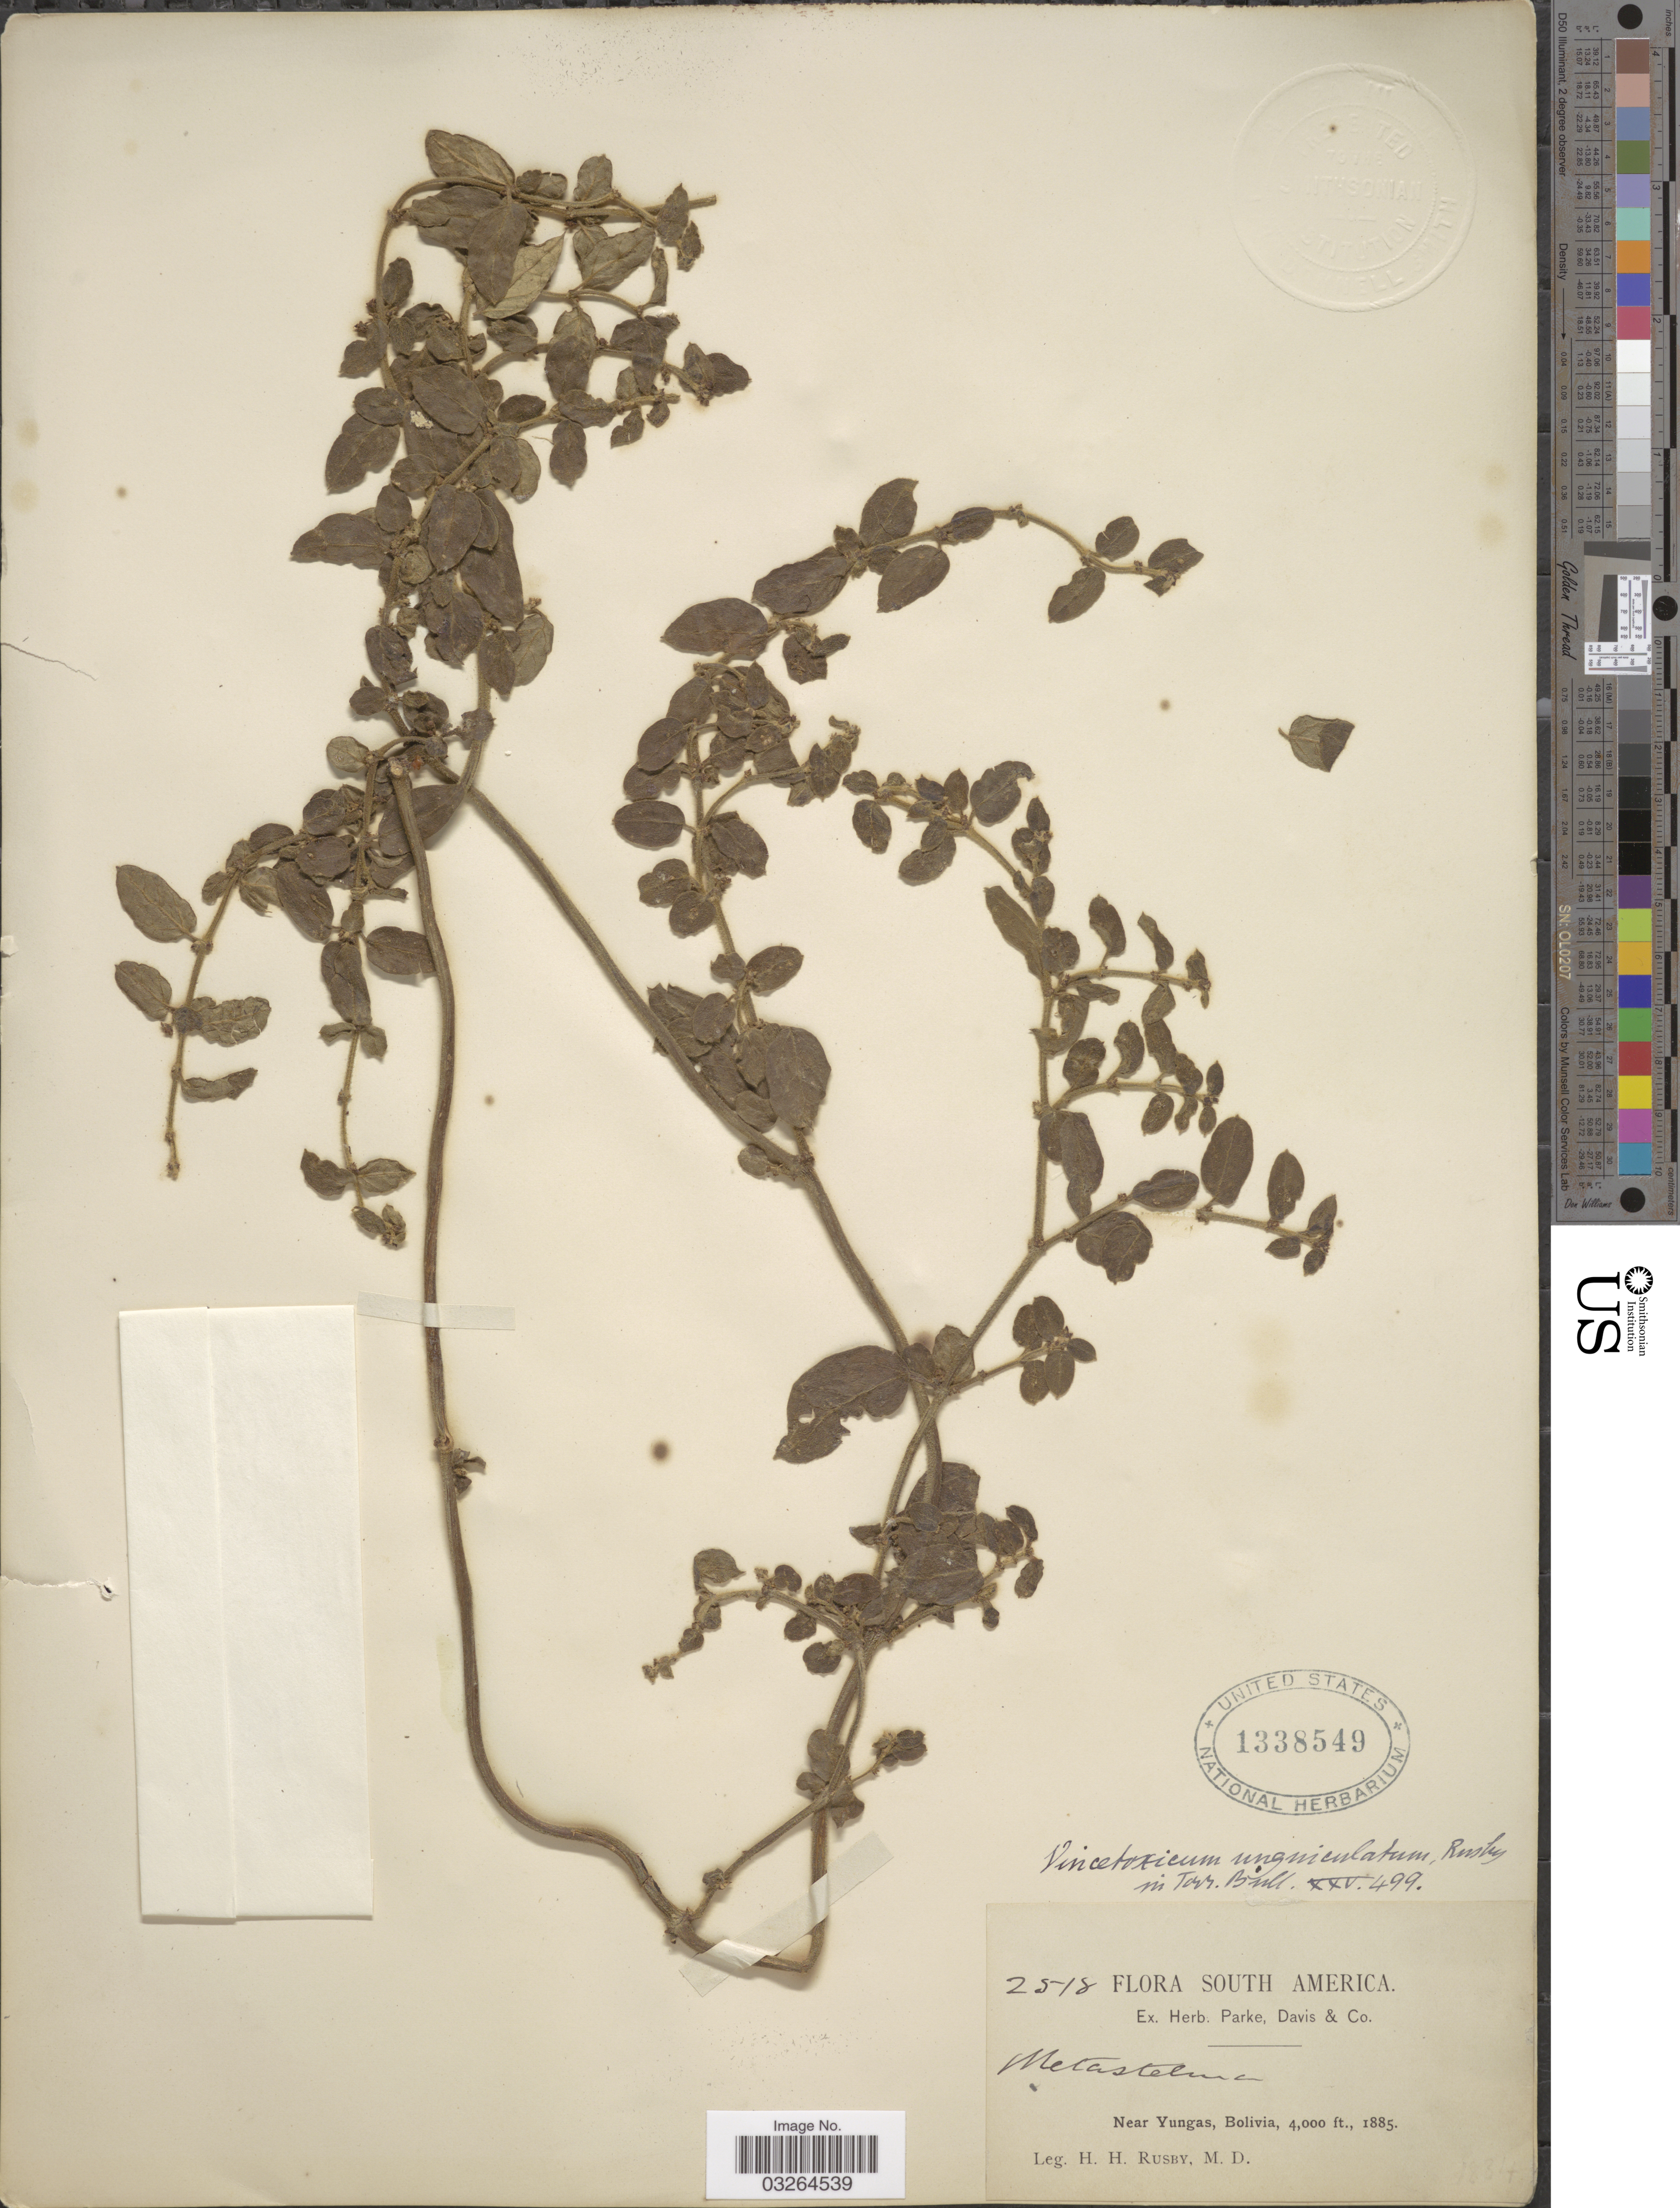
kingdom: Plantae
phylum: Tracheophyta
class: Magnoliopsida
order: Gentianales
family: Apocynaceae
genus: Cynanchum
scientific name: Cynanchum unguiculatum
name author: (Britton) Markgr.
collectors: H. H. Rusby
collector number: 2518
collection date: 1885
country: Bolivia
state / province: La Paz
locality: Near Yungas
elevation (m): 1219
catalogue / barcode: US 1338549